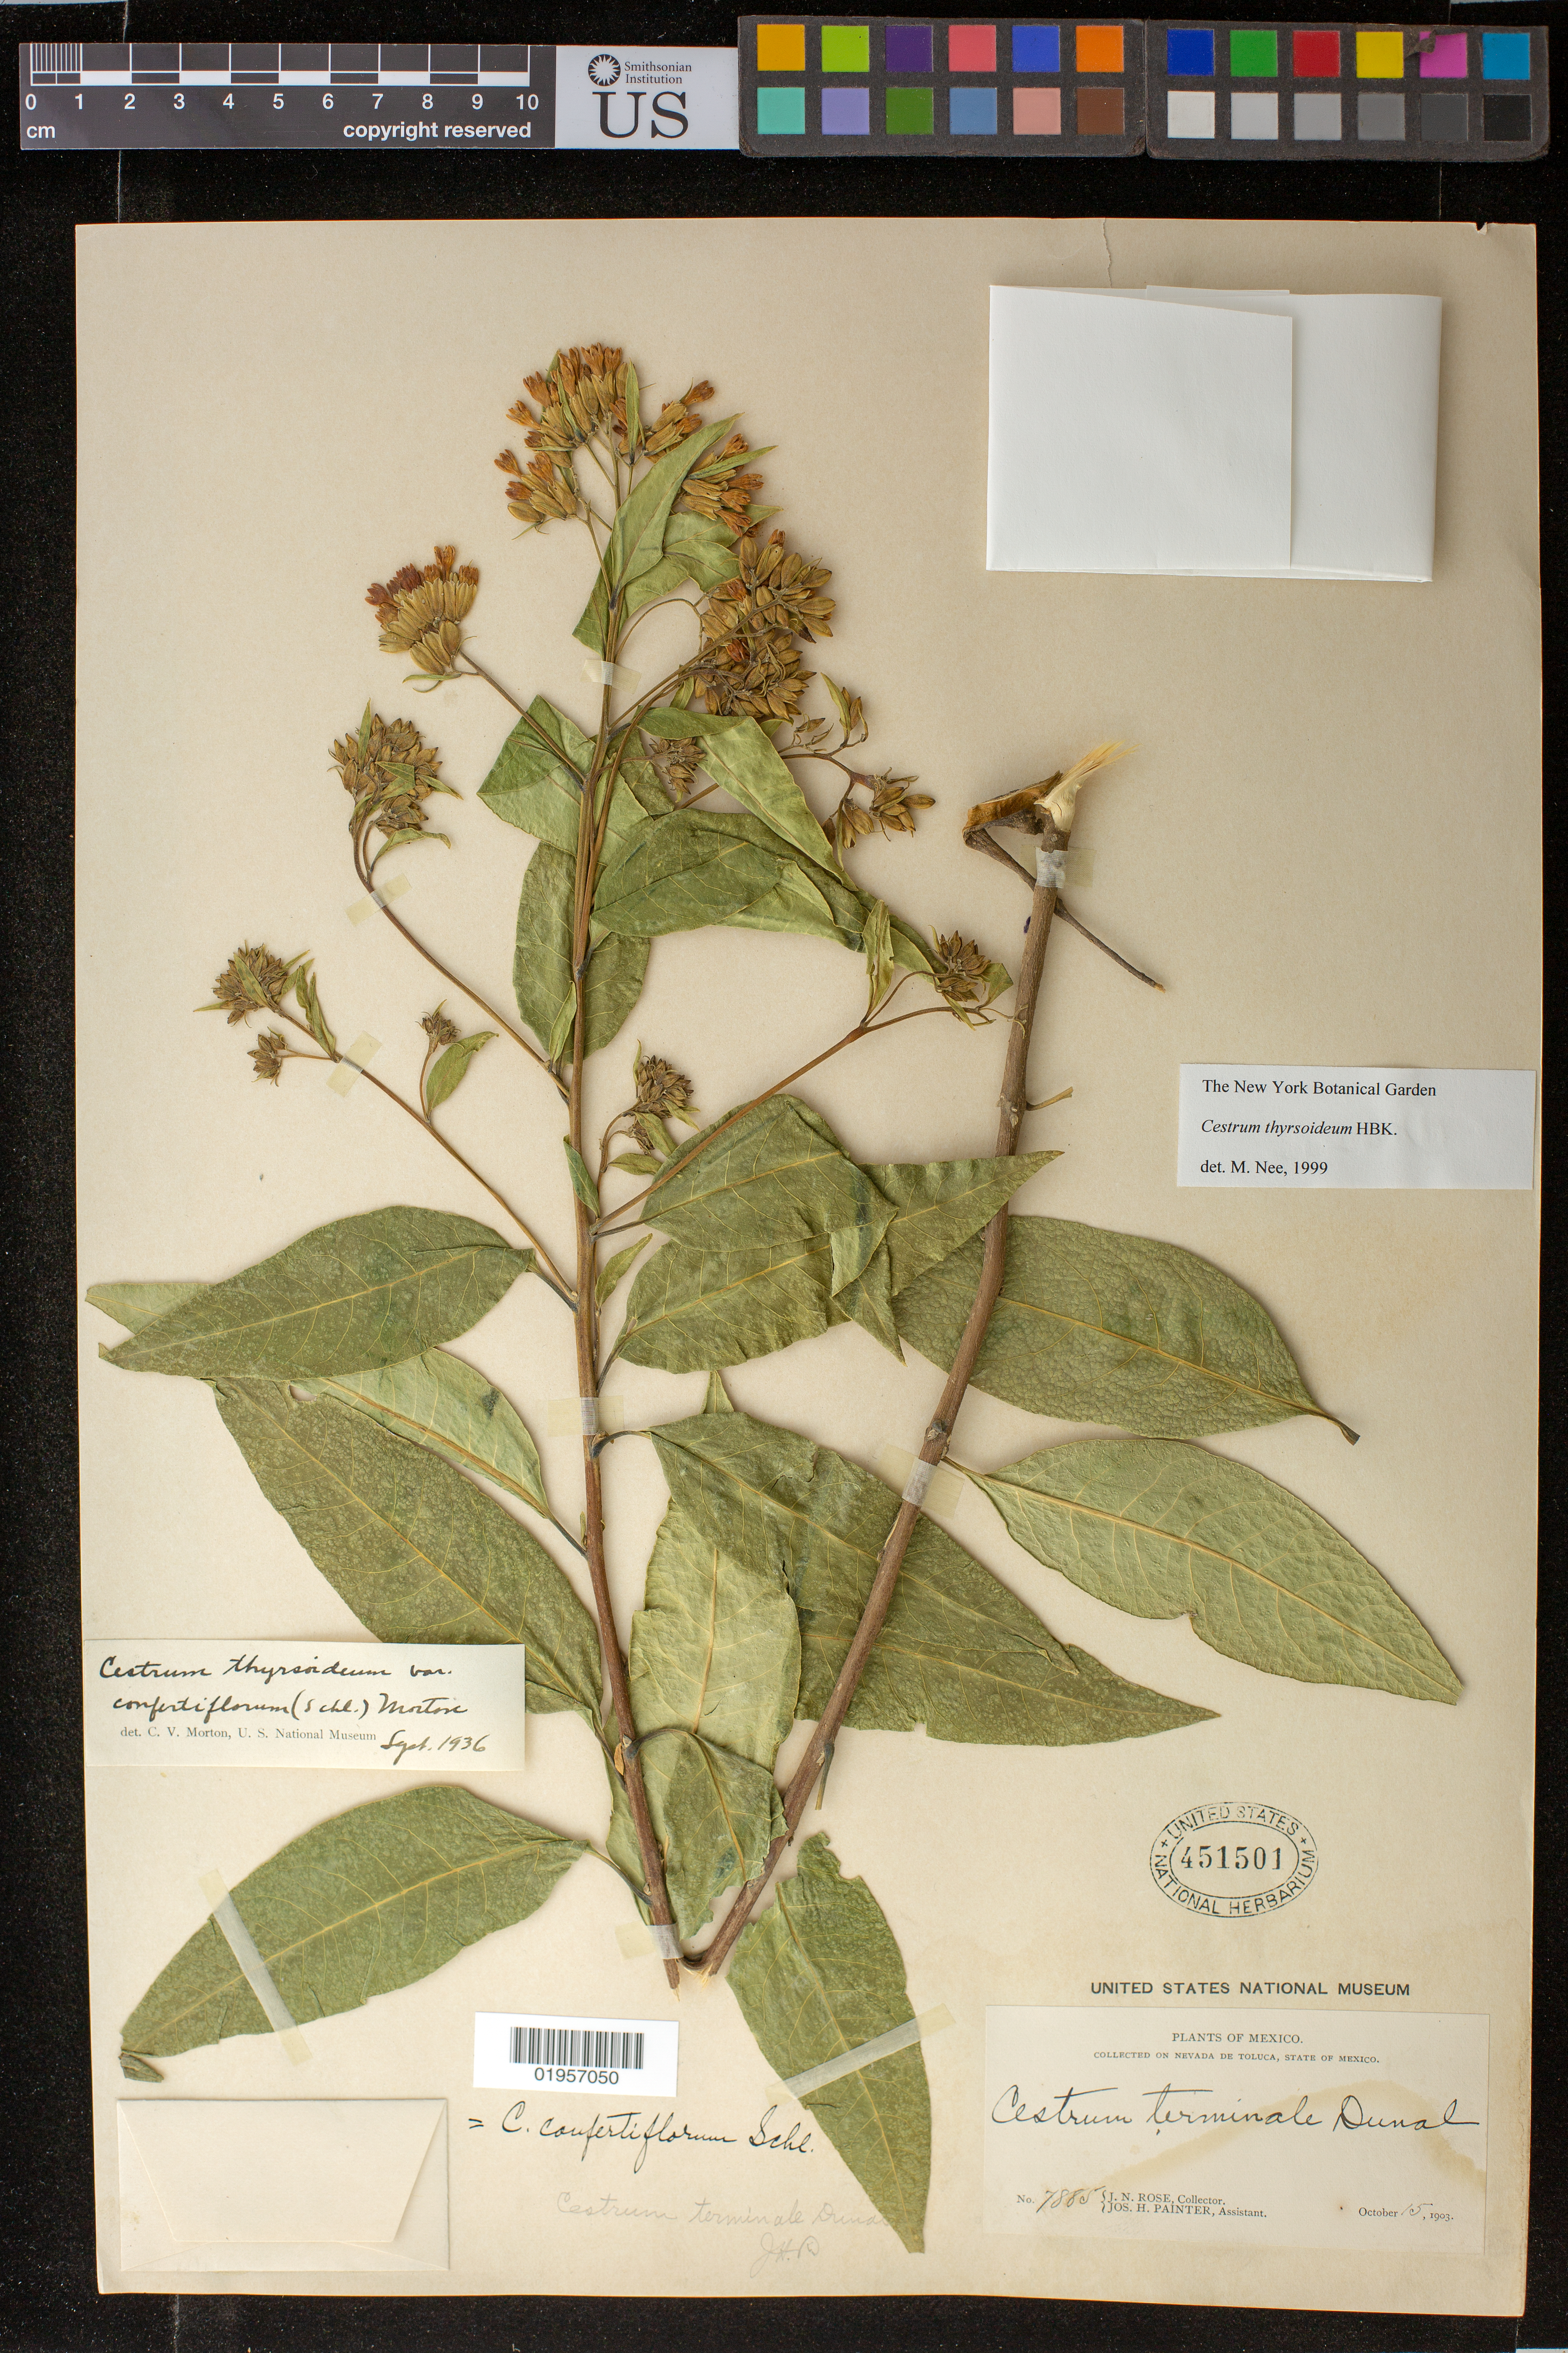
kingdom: Plantae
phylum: Tracheophyta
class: Magnoliopsida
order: Solanales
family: Solanaceae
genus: Cestrum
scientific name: Cestrum tenuifolium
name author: Francey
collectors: J. N. Rose & J. H. Painter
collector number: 7885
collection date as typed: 15 Oct 1903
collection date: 1903-10-15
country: Mexico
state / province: México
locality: Nevada de Toluca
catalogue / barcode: US 451501